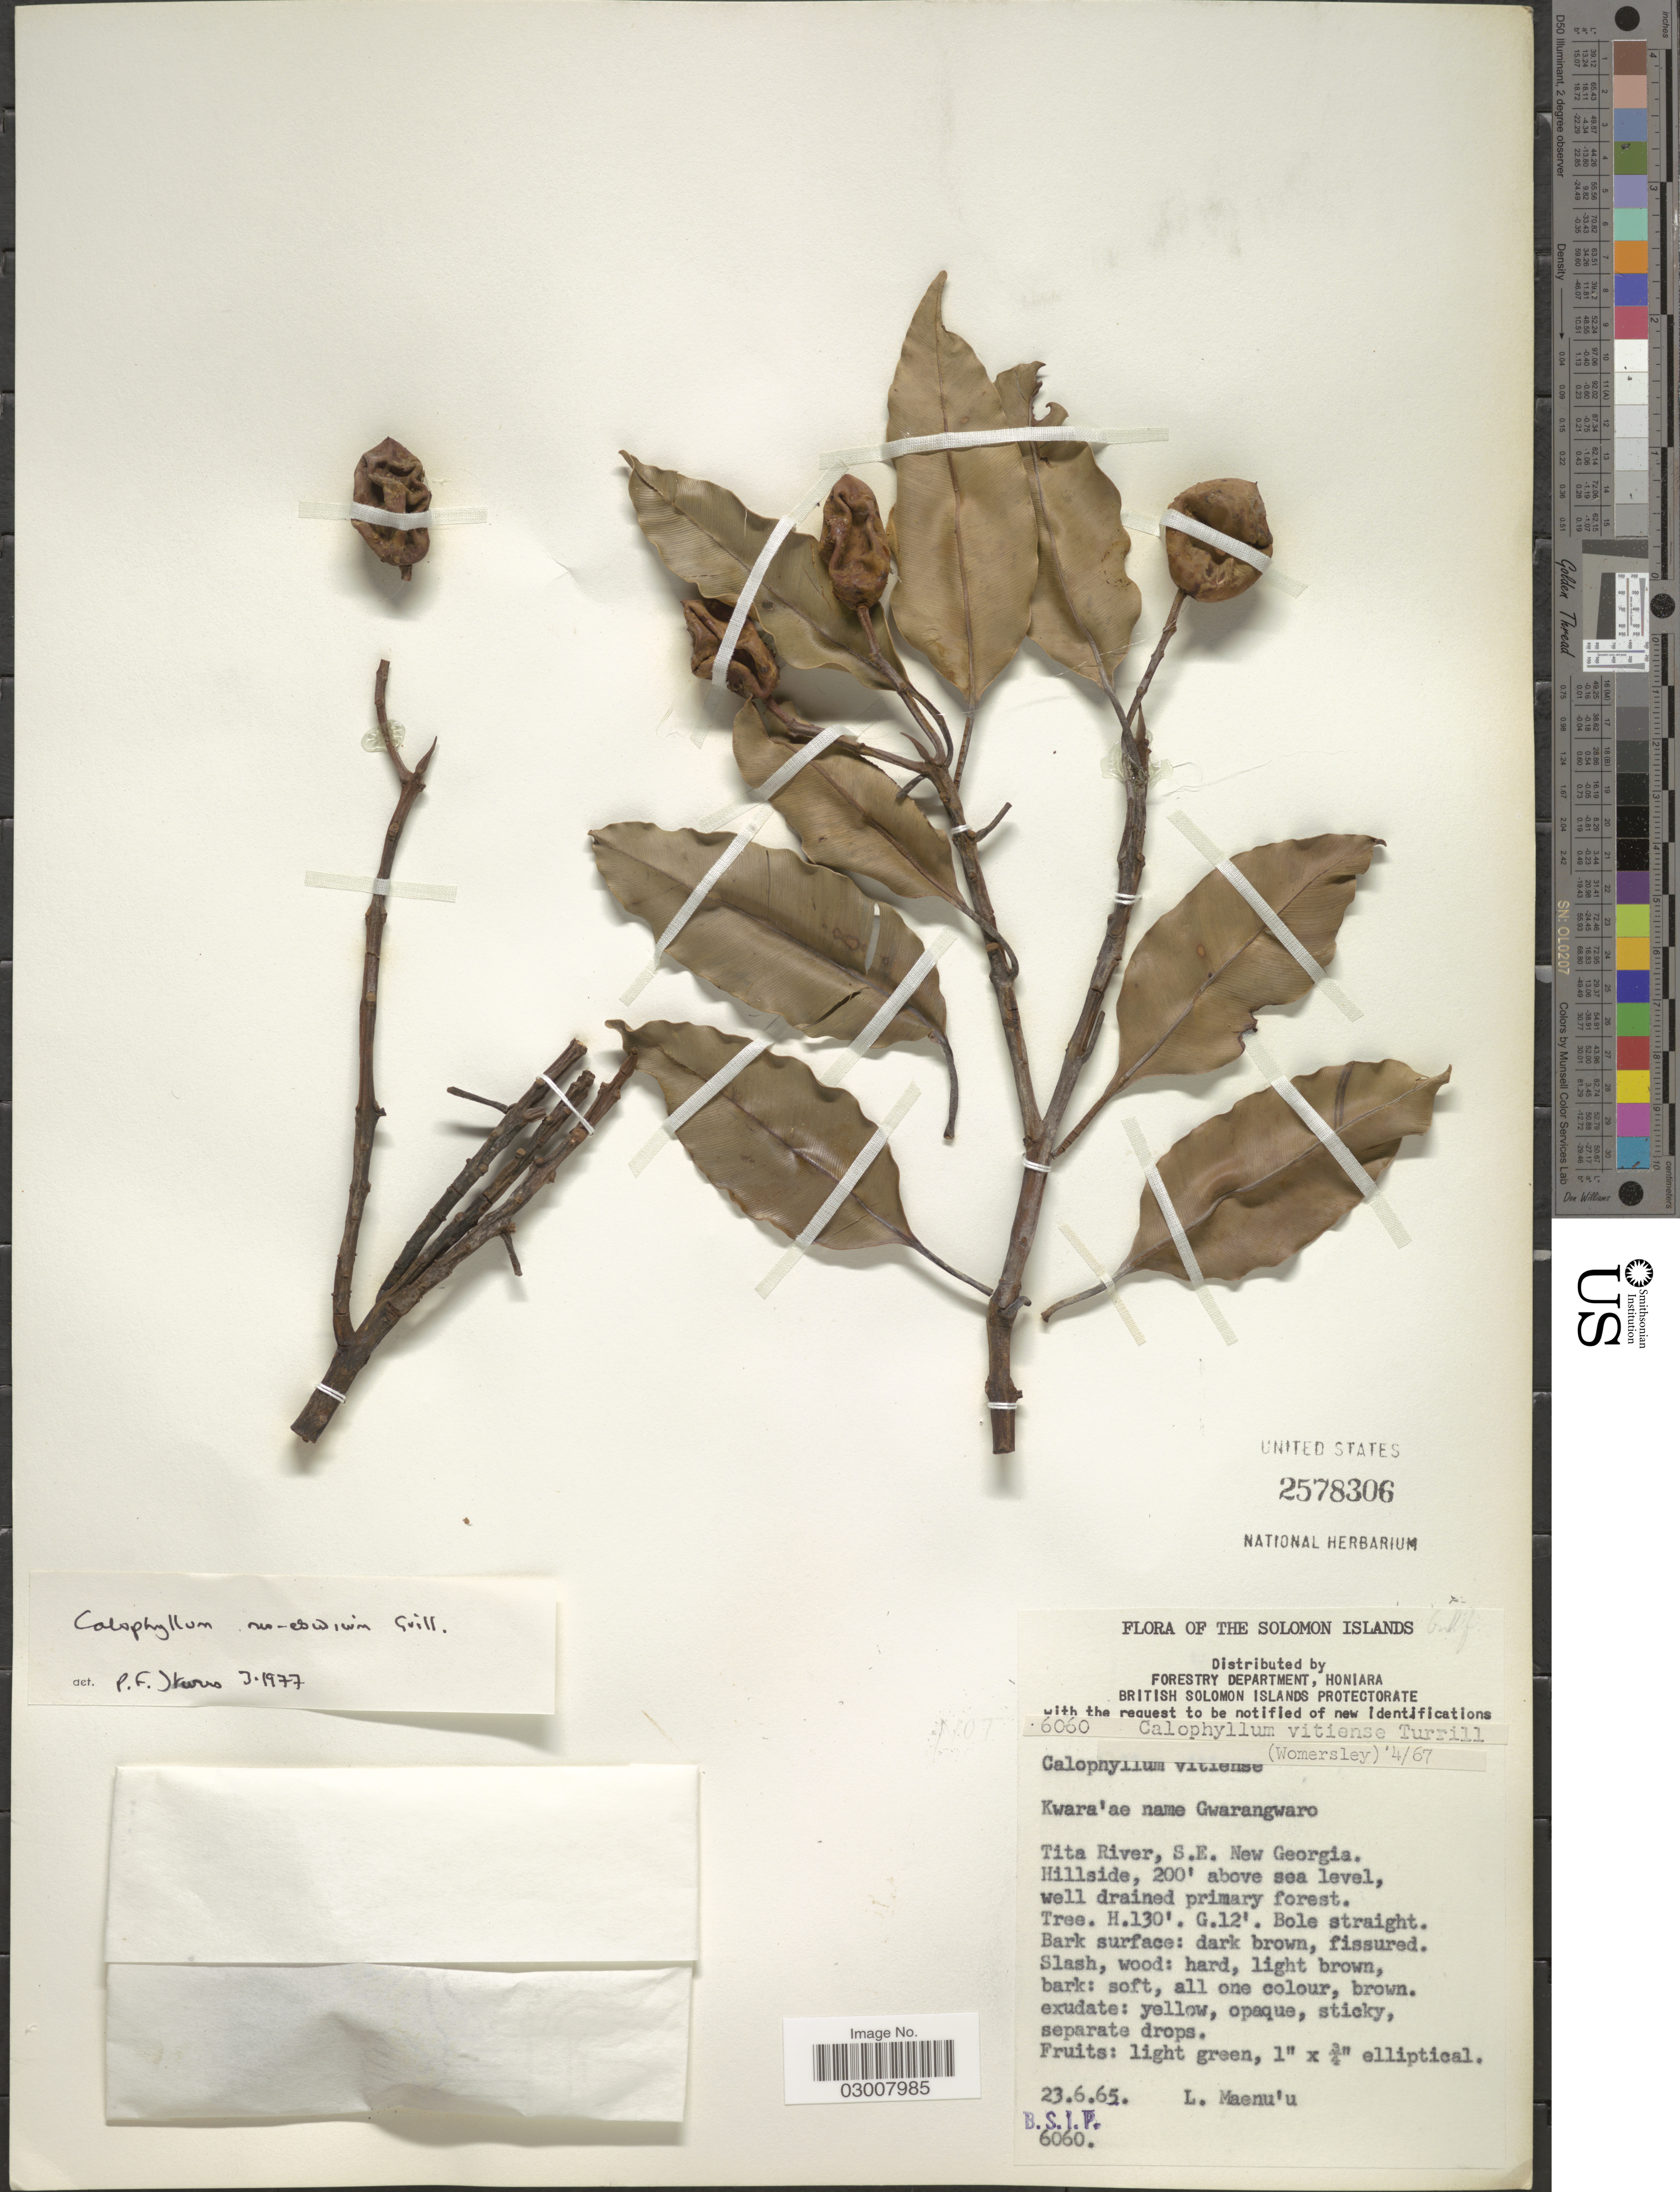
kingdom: Plantae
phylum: Tracheophyta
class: Magnoliopsida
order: Malpighiales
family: Calophyllaceae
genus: Calophyllum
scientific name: Calophyllum neoebudicum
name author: Guillaumin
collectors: L. Maenu'u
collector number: B.S.I.P.6060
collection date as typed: Transcribed d/m/y: 23/6/65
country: Solomon Islands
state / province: Solomon Islands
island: New Georgia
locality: Tita River, S.E. New Georgia.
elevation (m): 61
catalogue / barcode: US 2578306